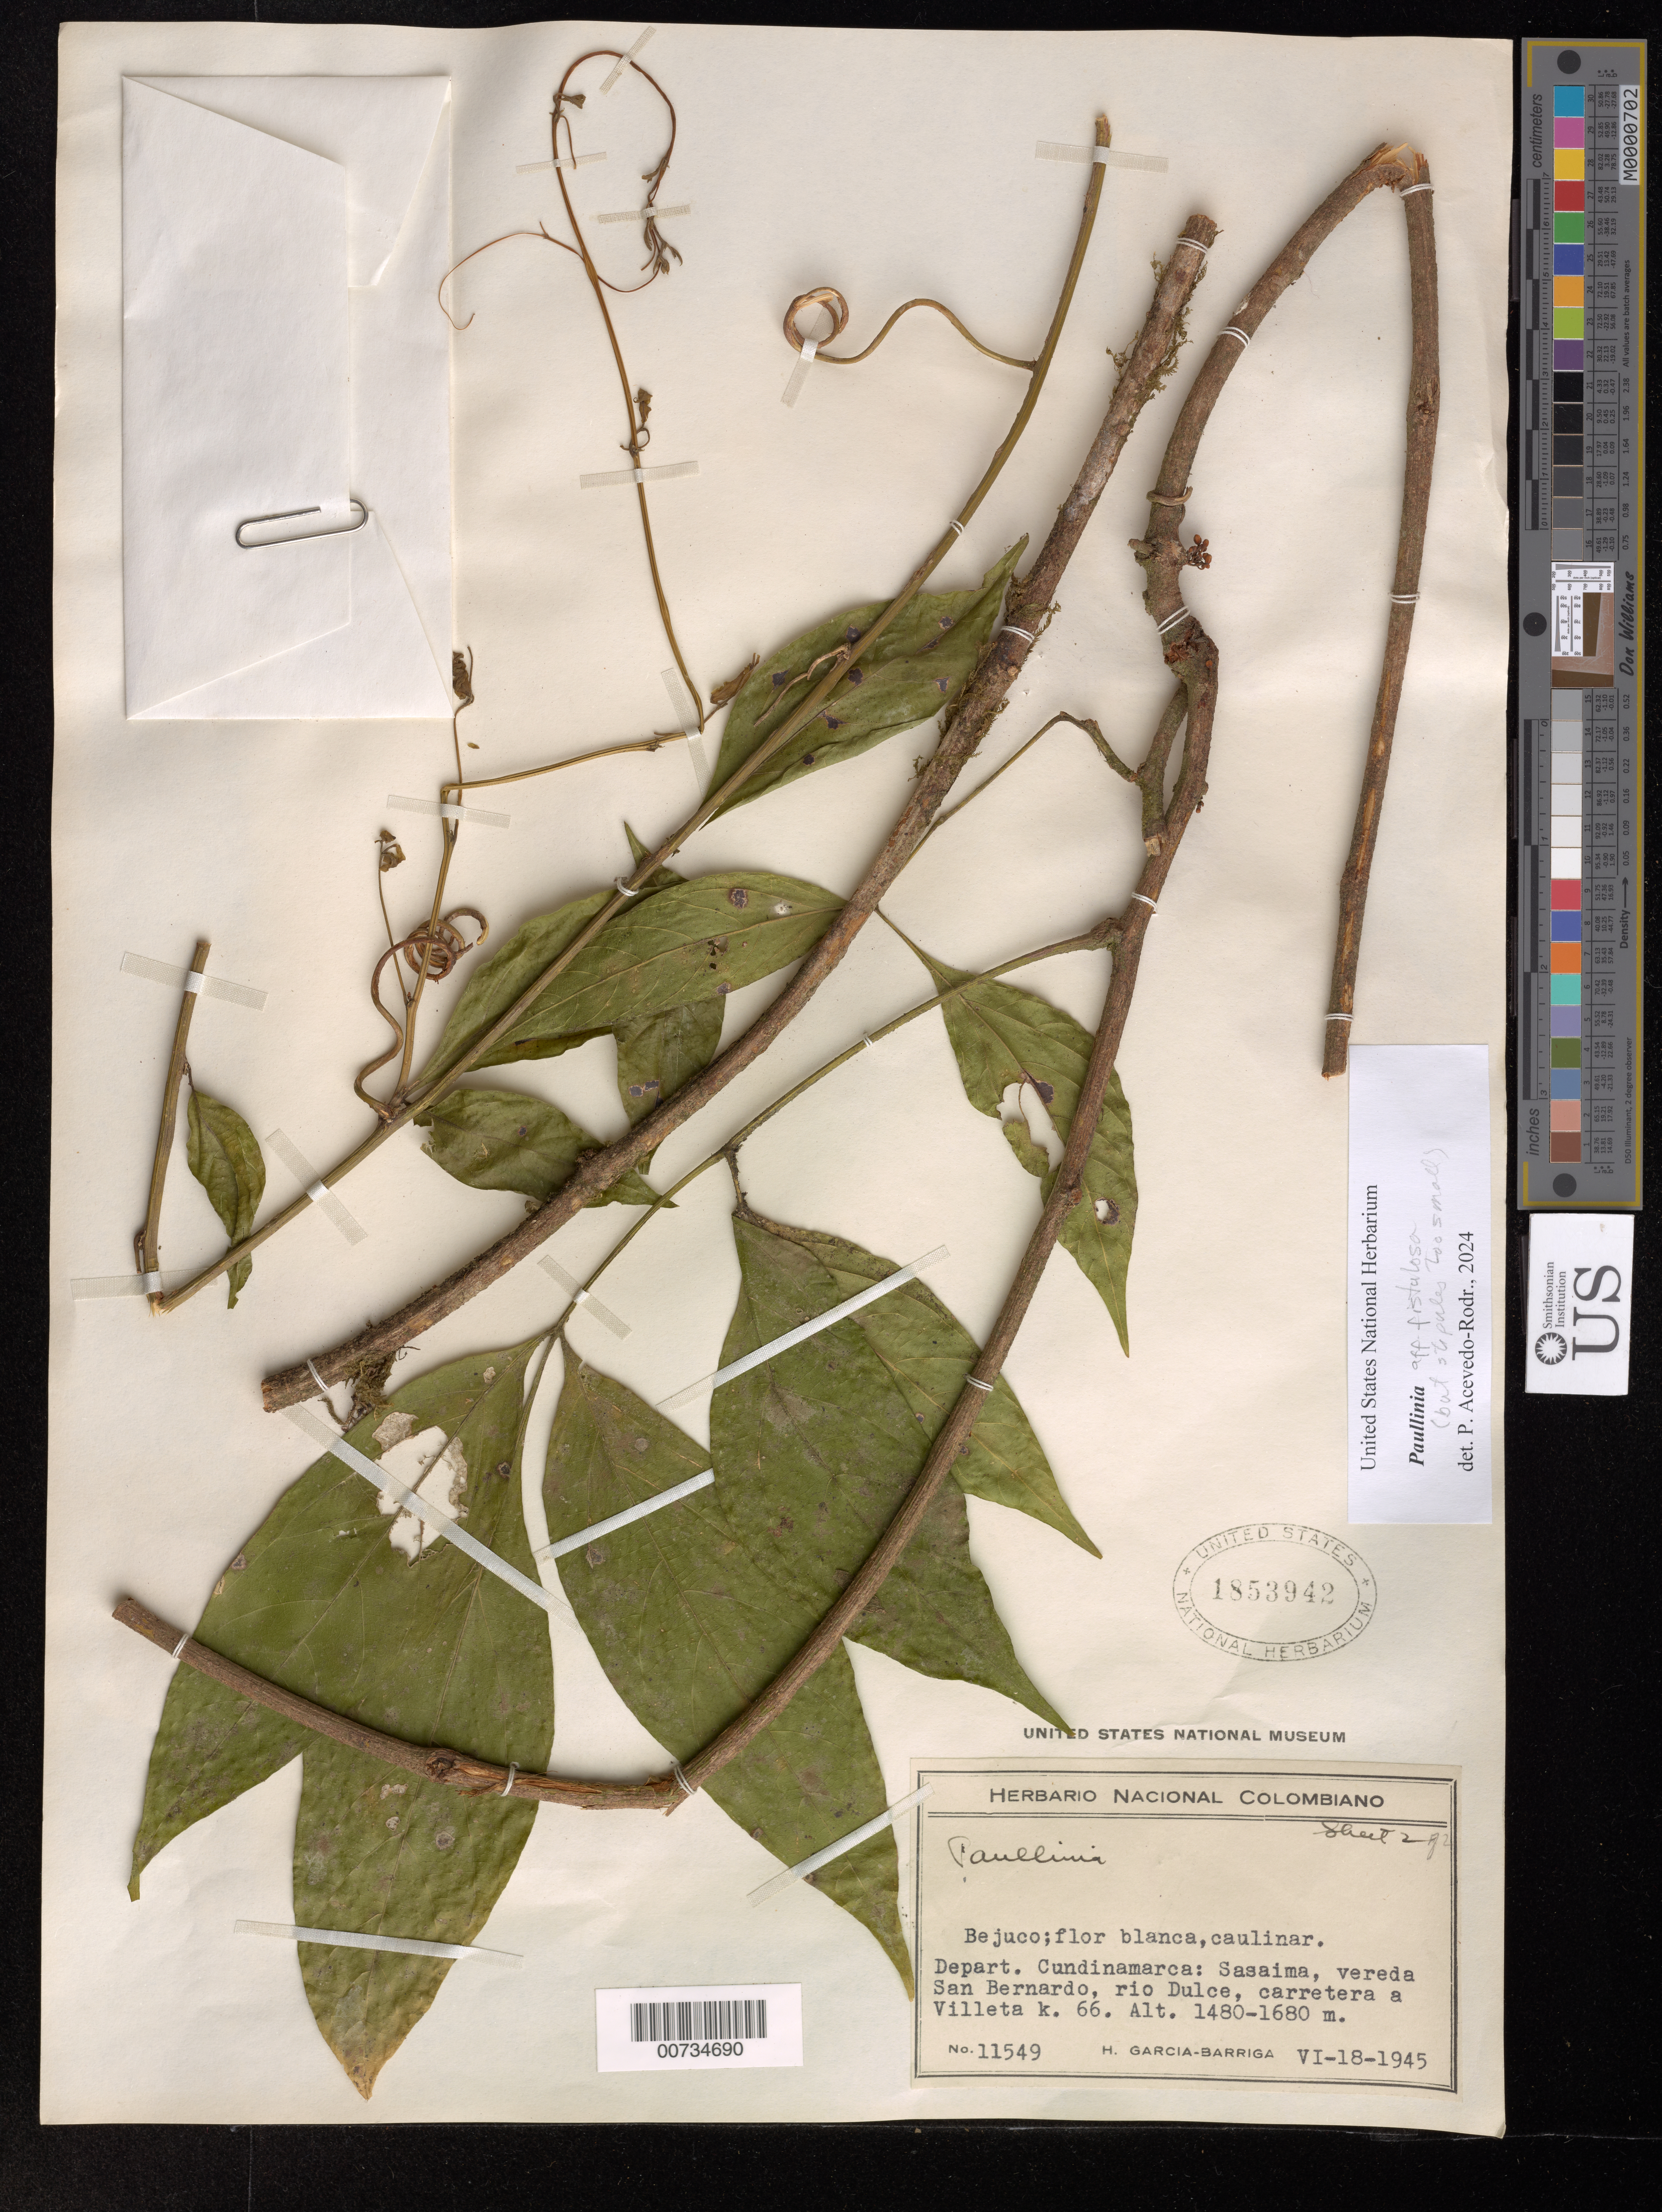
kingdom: Plantae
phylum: Tracheophyta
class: Magnoliopsida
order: Sapindales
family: Sapindaceae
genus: Paullinia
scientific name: Paullinia fistulosa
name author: Radlk.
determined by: Acevedo-Rodriguez, P., (US), Smithsonian Institution - National Museum of Natural History (UNITED STATES)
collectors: H. García Barriga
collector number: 11549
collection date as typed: Jun 1945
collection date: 1945-06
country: Colombia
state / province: Cundinamarca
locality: Sassima, vereda San Bernardo, Rio Dulce, carretera a Villeta, km 66.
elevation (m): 1480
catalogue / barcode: US 1853942